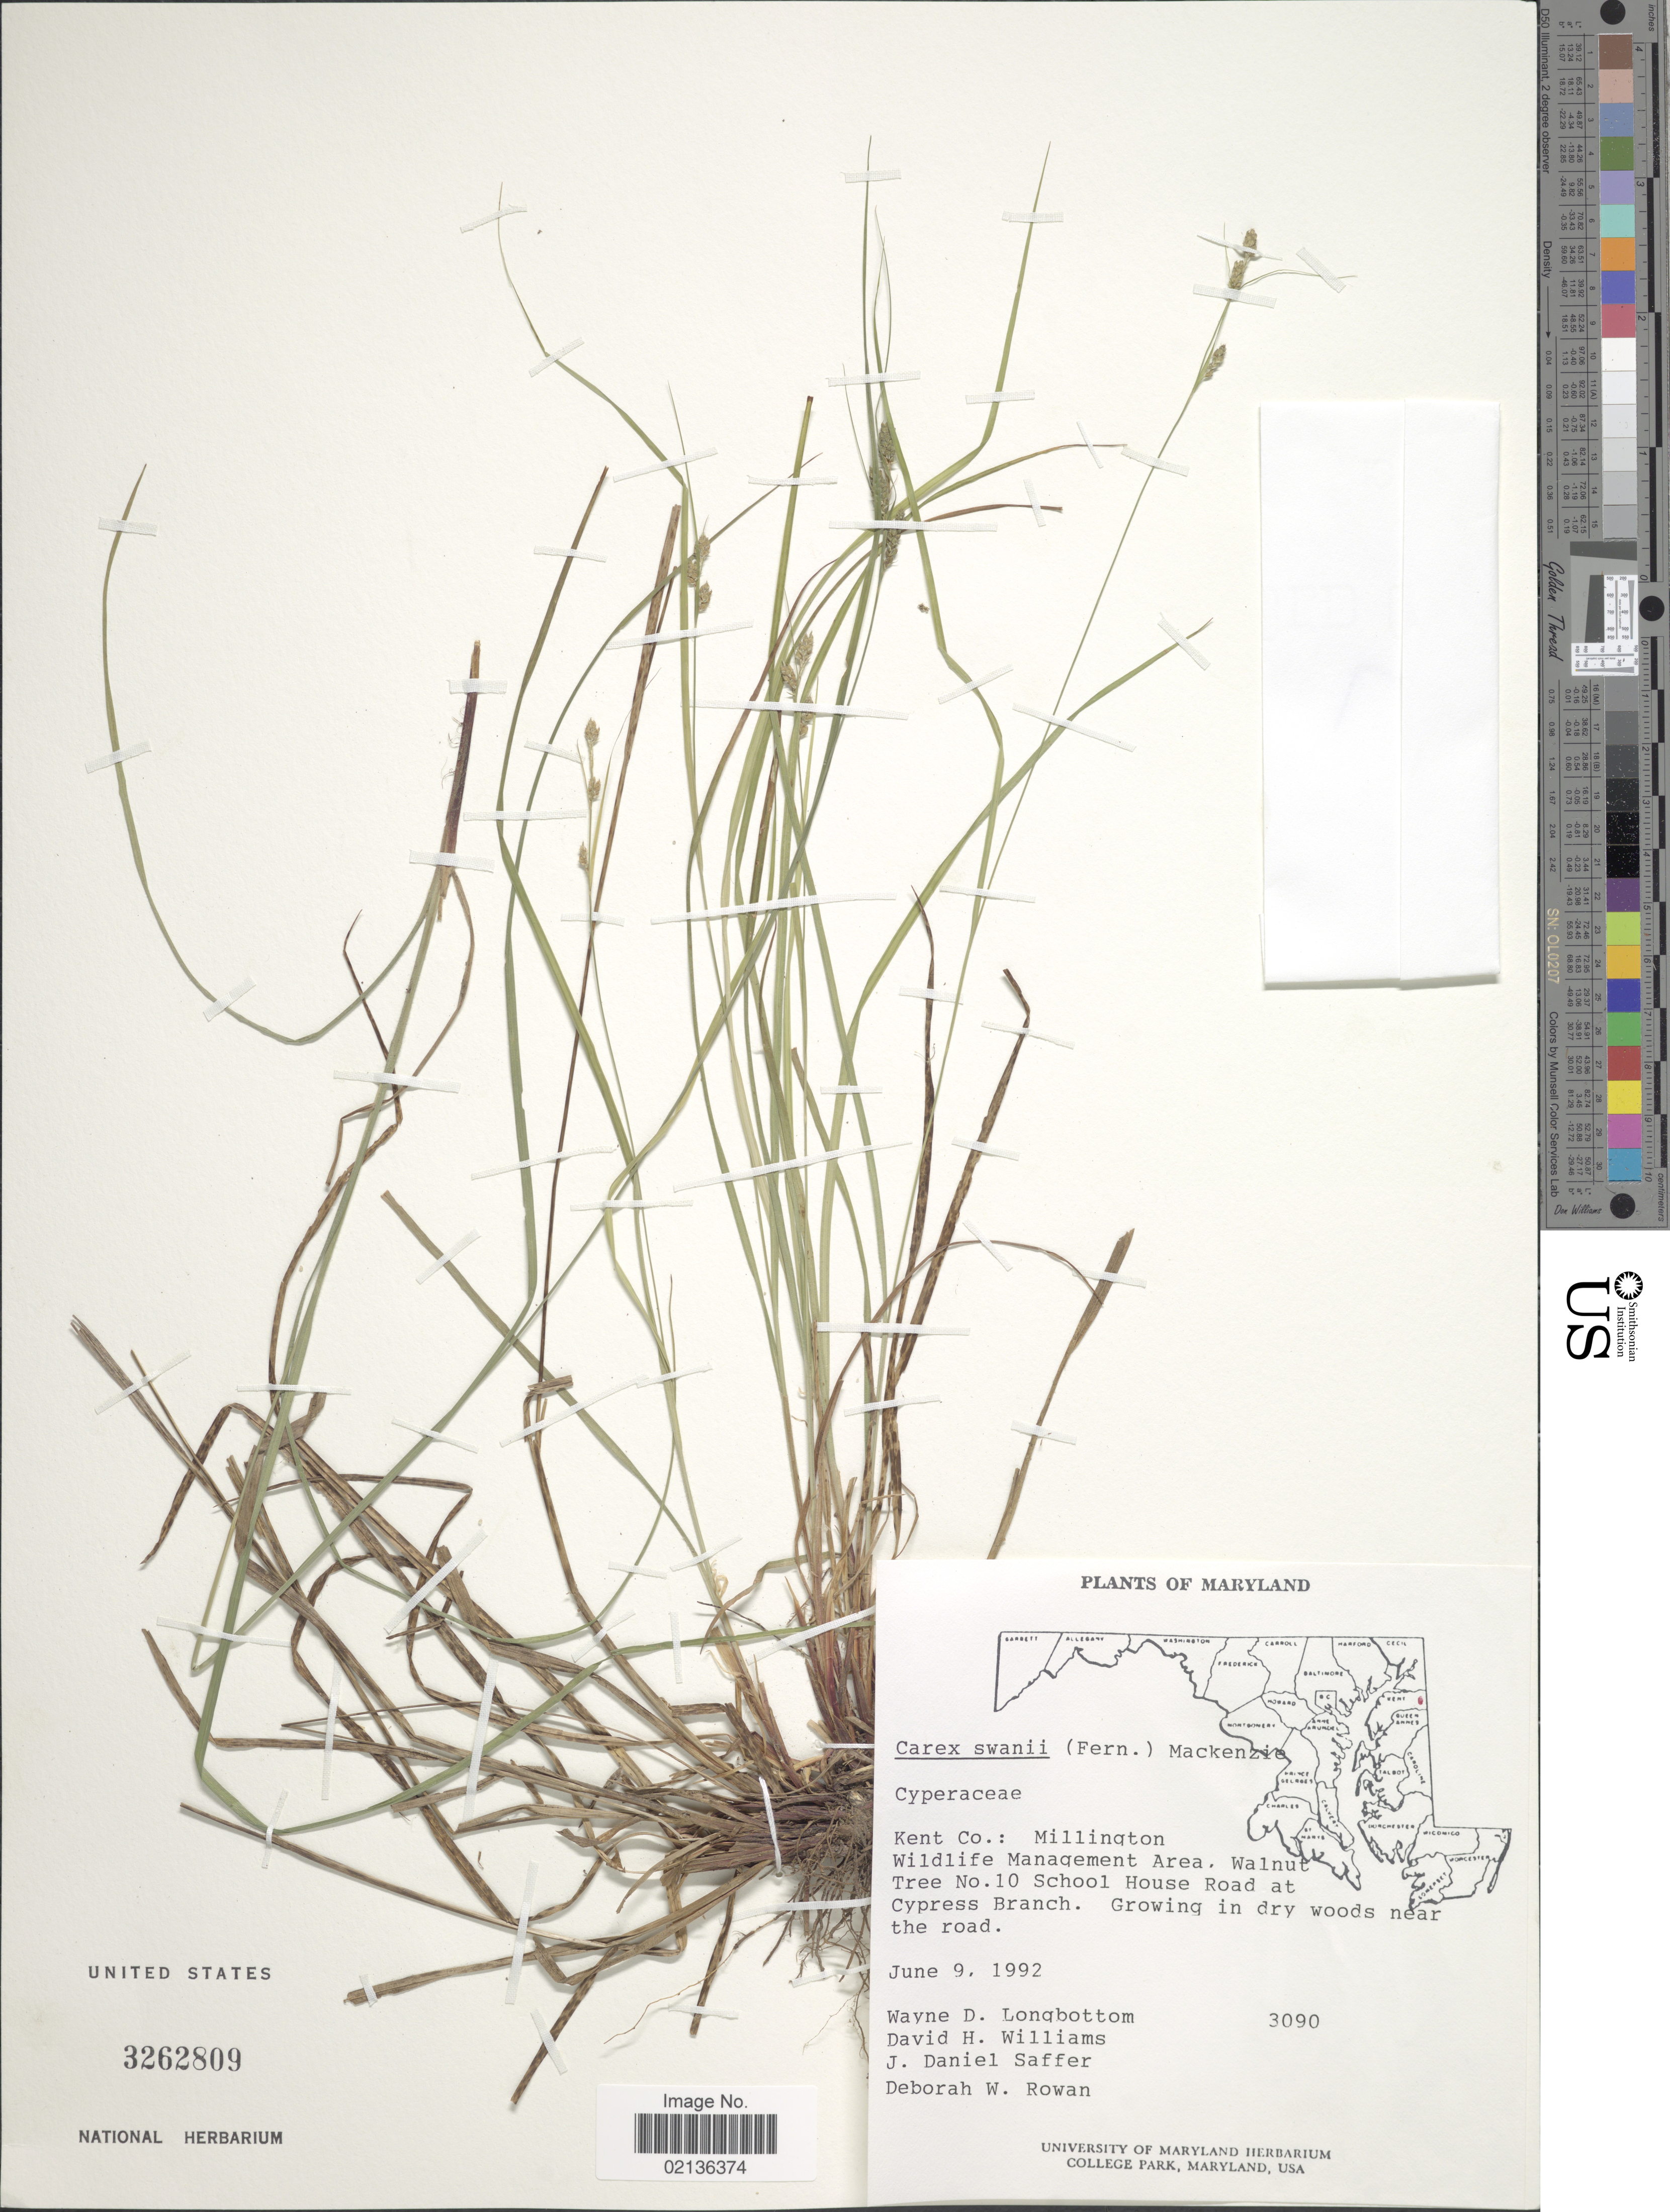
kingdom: Plantae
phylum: Tracheophyta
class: Liliopsida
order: Poales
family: Cyperaceae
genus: Carex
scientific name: Carex swanii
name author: (Fernald) Mack.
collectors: W. D. Longbottom, D. E. Williams, J. Saffer & D. Rowan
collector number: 3090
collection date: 1992-06-09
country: United States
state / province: Maryland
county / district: Kent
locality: Kent Co.: Millington Wildlife Management Area, Walnut Tree No. 10 School House Road at Cypress Branch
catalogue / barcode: US 3262809